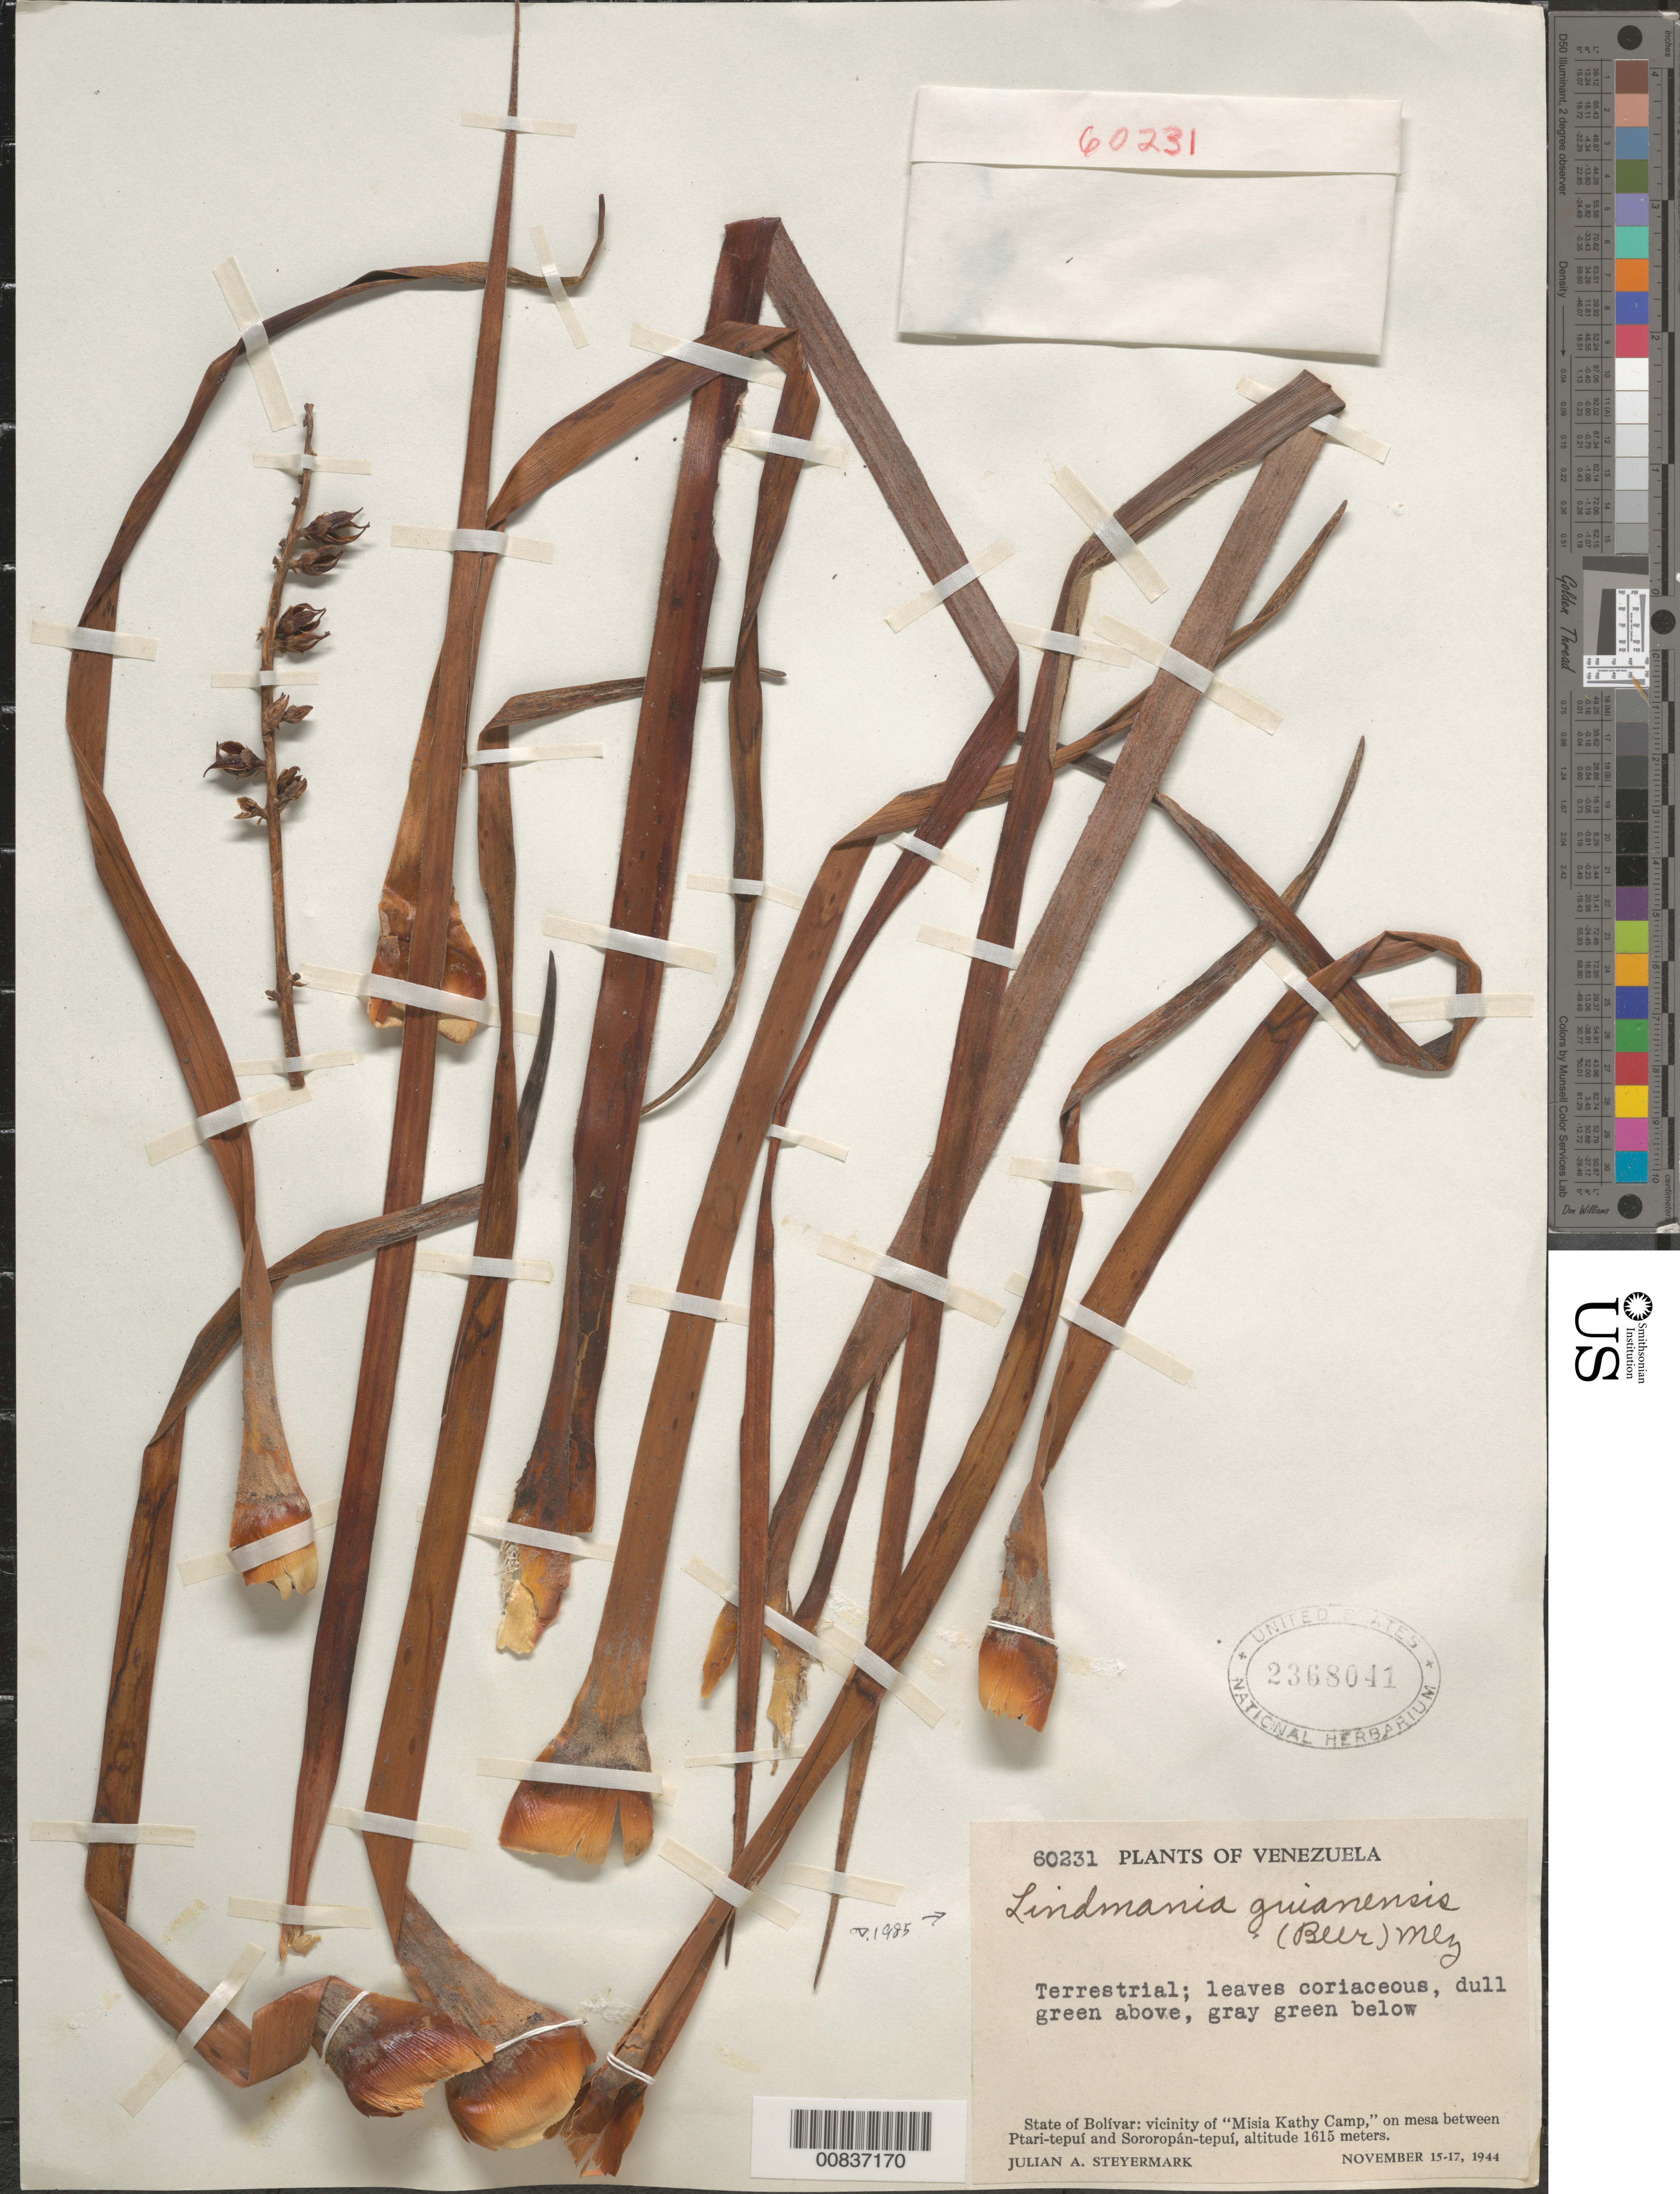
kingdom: Plantae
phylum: Tracheophyta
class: Liliopsida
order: Poales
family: Bromeliaceae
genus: Lindmania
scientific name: Lindmania guianensis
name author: (Beer) Mez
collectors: J. Steyermark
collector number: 60231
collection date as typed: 15-Nov-44 to 17-Nov-44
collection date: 1944-11-15/1944-11-17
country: Venezuela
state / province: Bolívar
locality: Ptari-tepuí to Sororopán-tepuí, vic. of Misia Kathy Camp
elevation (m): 1615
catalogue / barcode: US 2368041